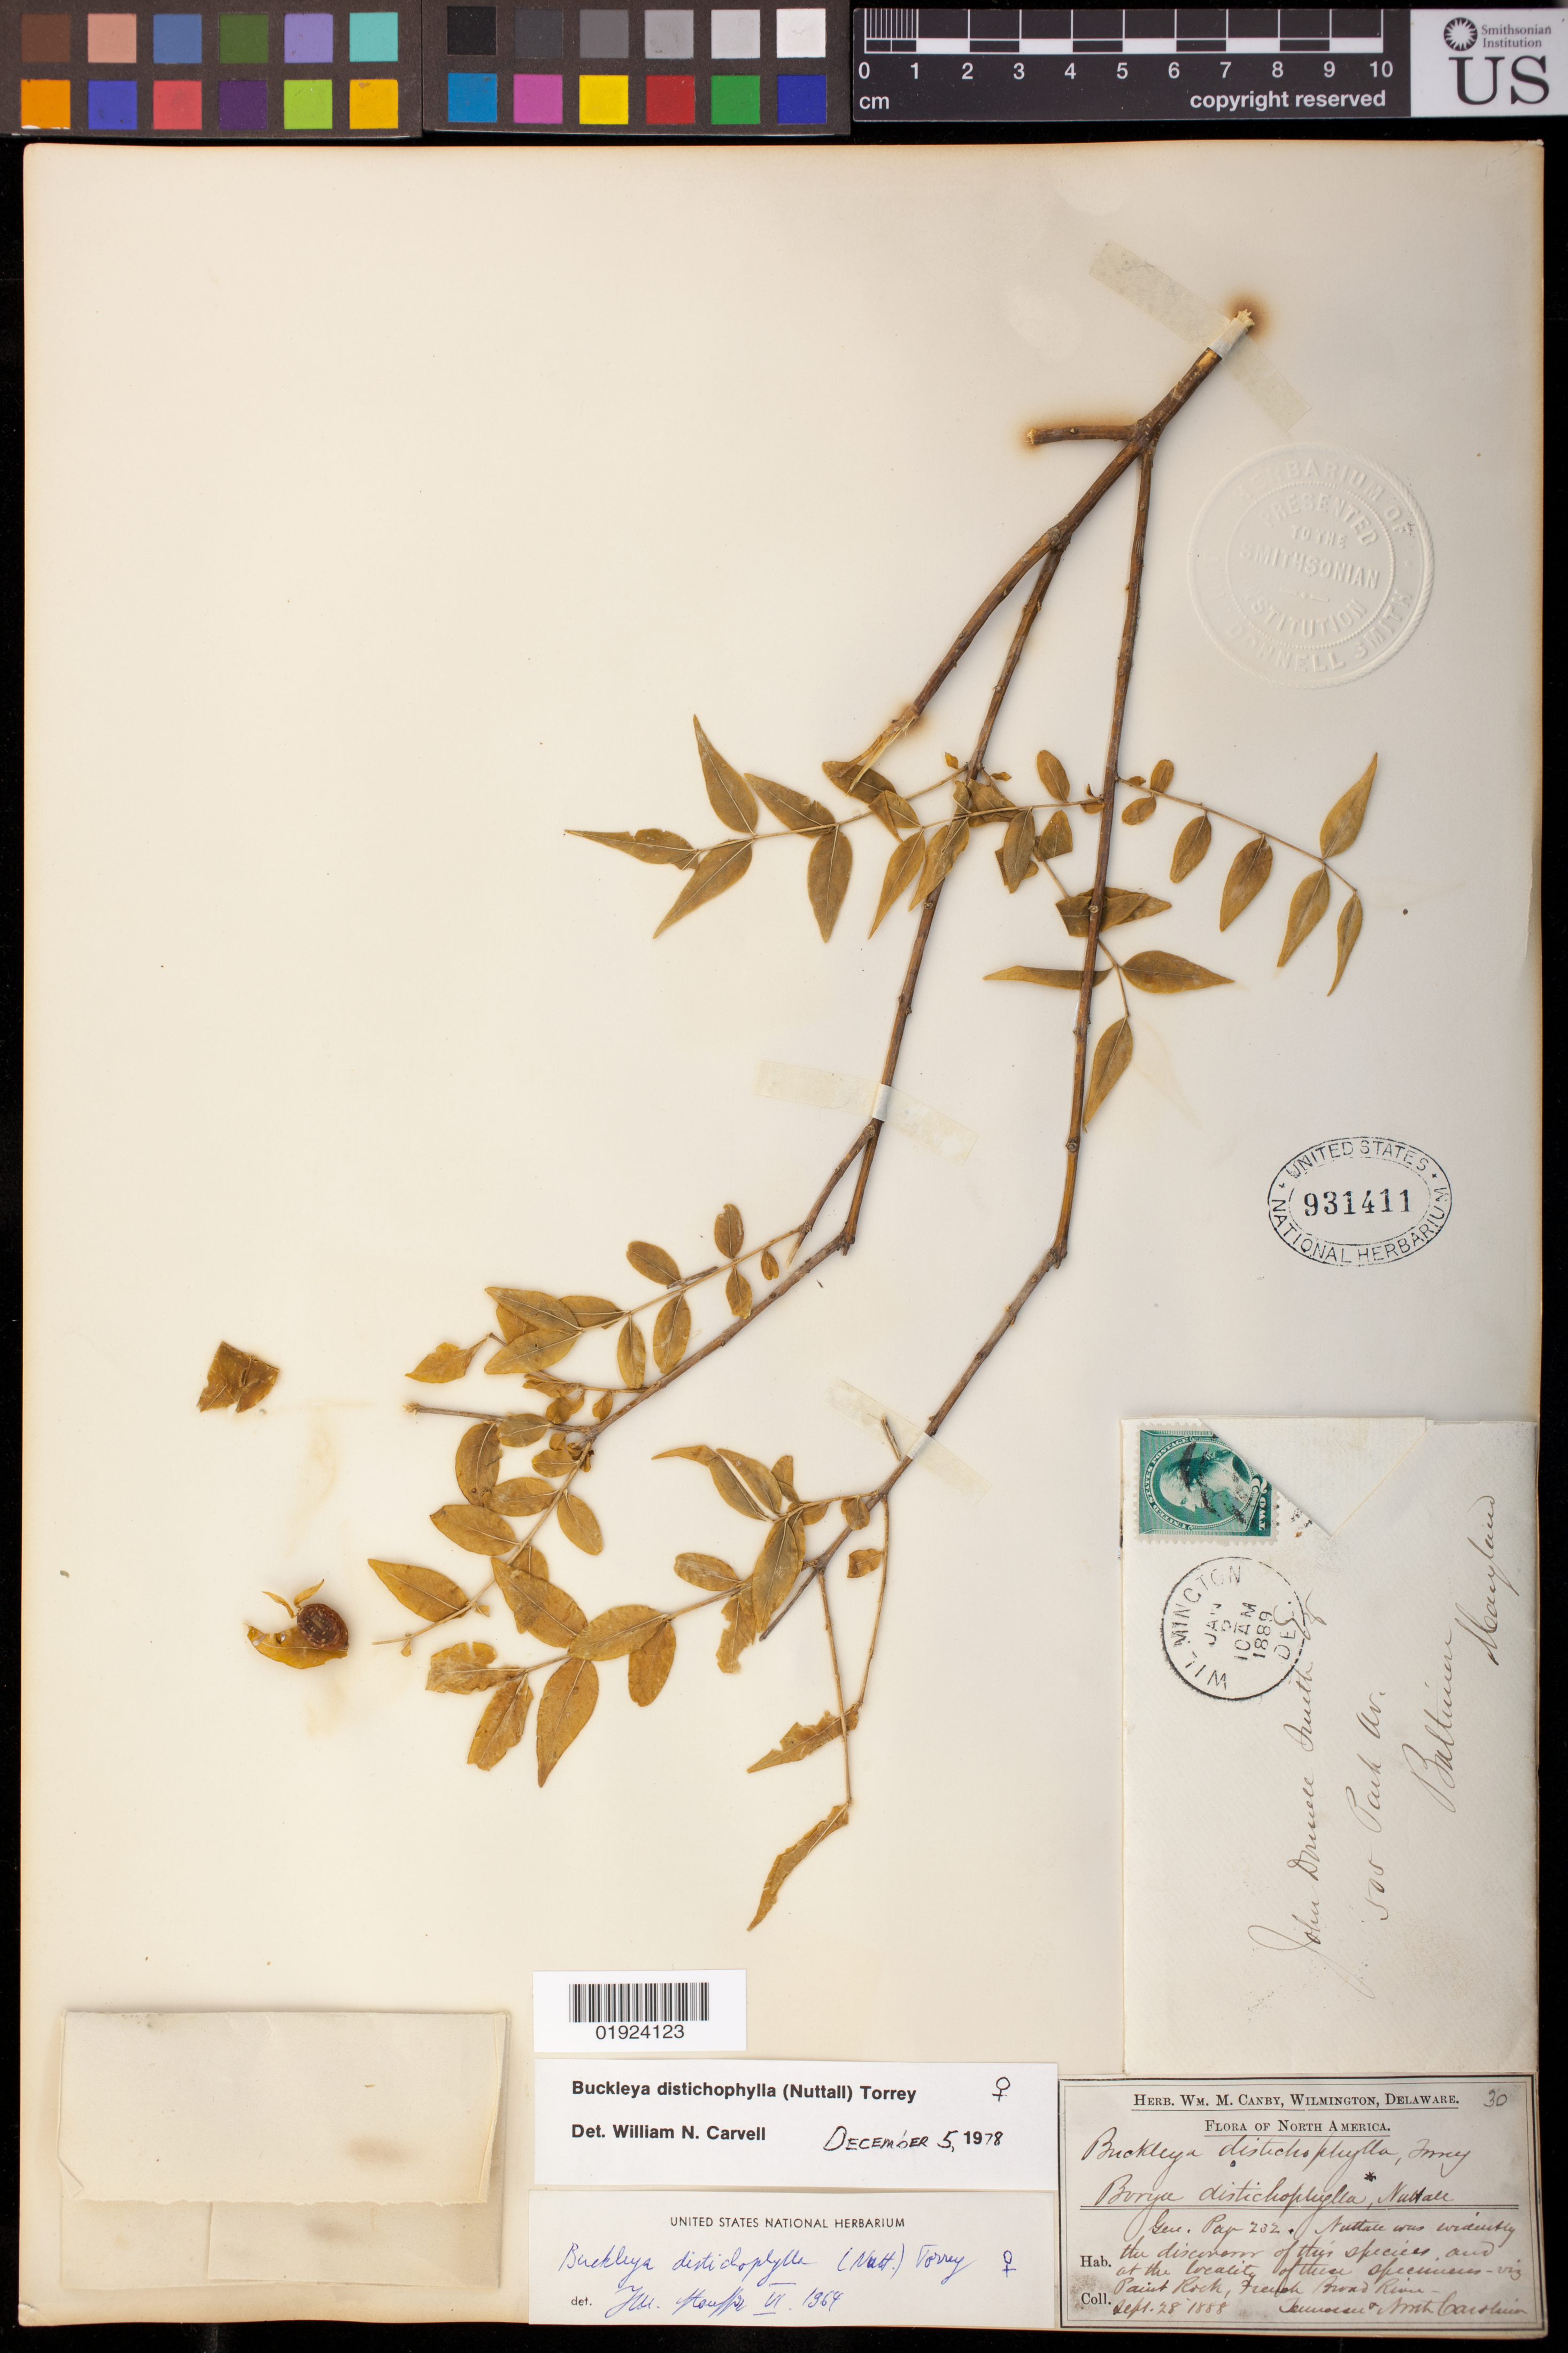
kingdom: Plantae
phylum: Tracheophyta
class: Magnoliopsida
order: Santalales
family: Thesiaceae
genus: Buckleya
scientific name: Buckleya distichophylla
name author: (Nutt.) Torr.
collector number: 30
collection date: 1888-09-28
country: United States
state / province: North Carolina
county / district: Madison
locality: Point Rock, French Broad River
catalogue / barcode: US 931411